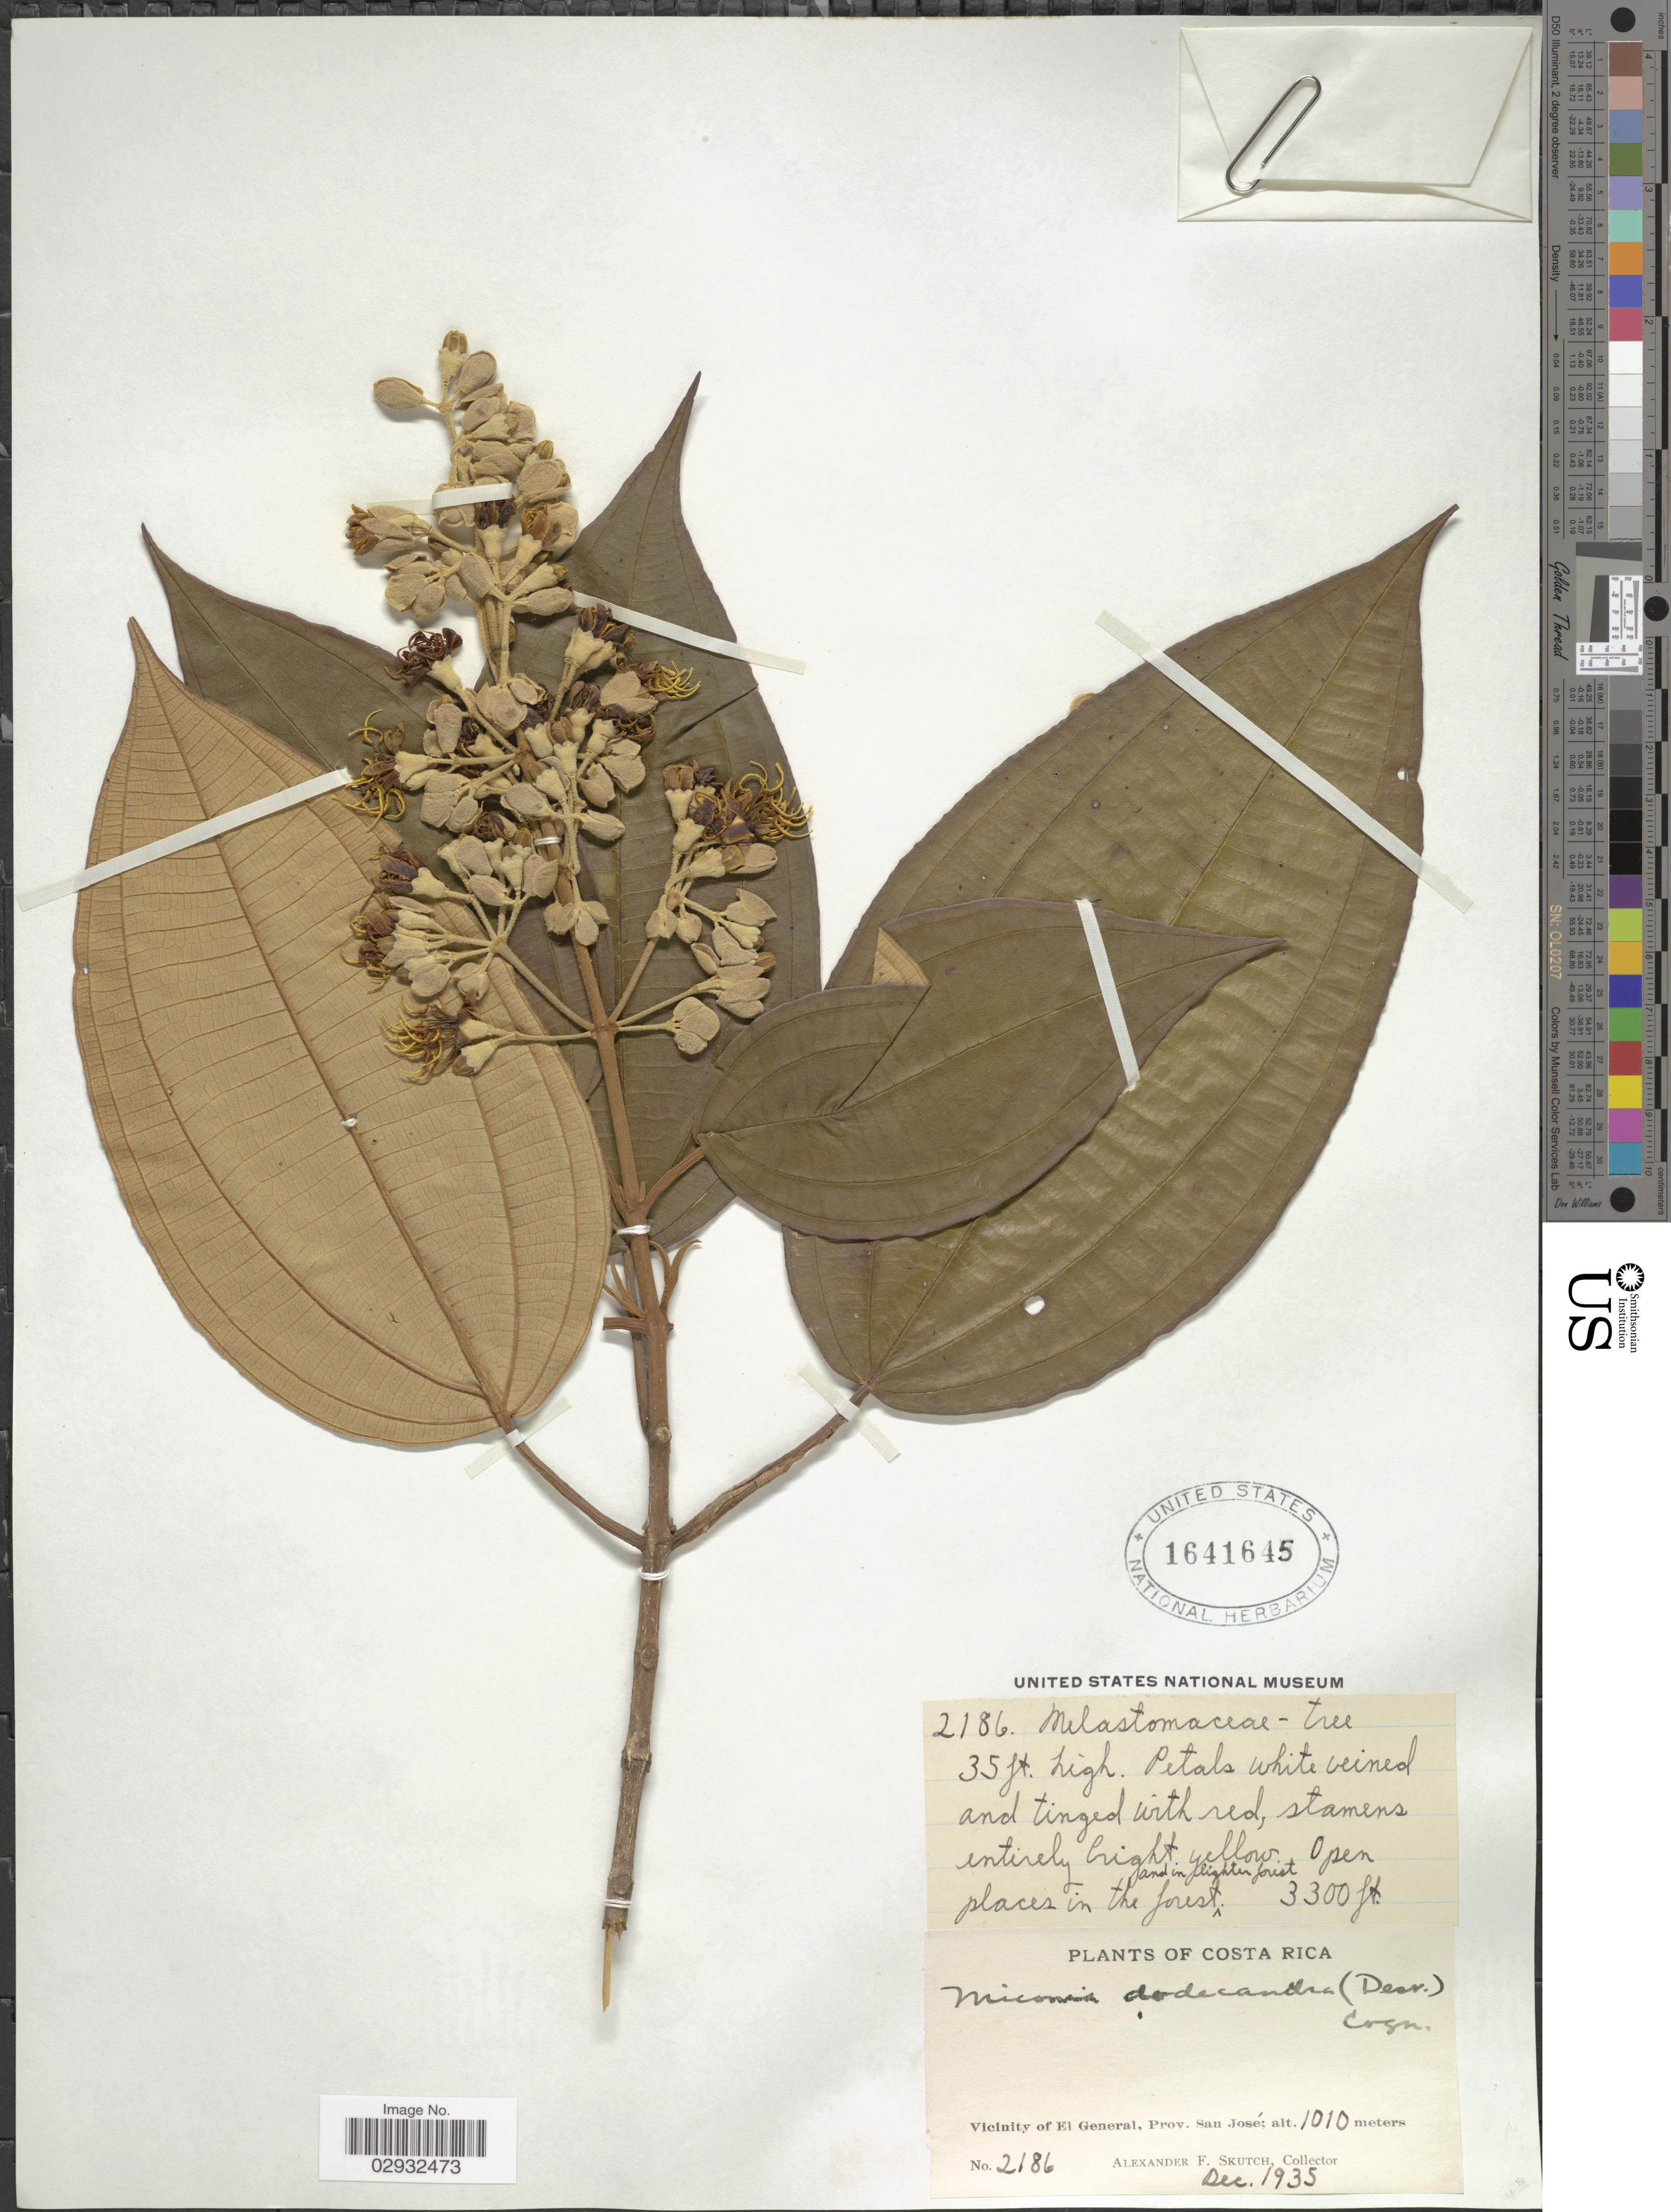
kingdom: Plantae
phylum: Tracheophyta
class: Magnoliopsida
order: Myrtales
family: Melastomataceae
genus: Miconia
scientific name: Miconia dodecandra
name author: Cogn.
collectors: A. F. Skutch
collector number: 2186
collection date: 1935-12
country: Costa Rica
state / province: San José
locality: Vicinity of El General.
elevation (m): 1010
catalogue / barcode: US 1641645